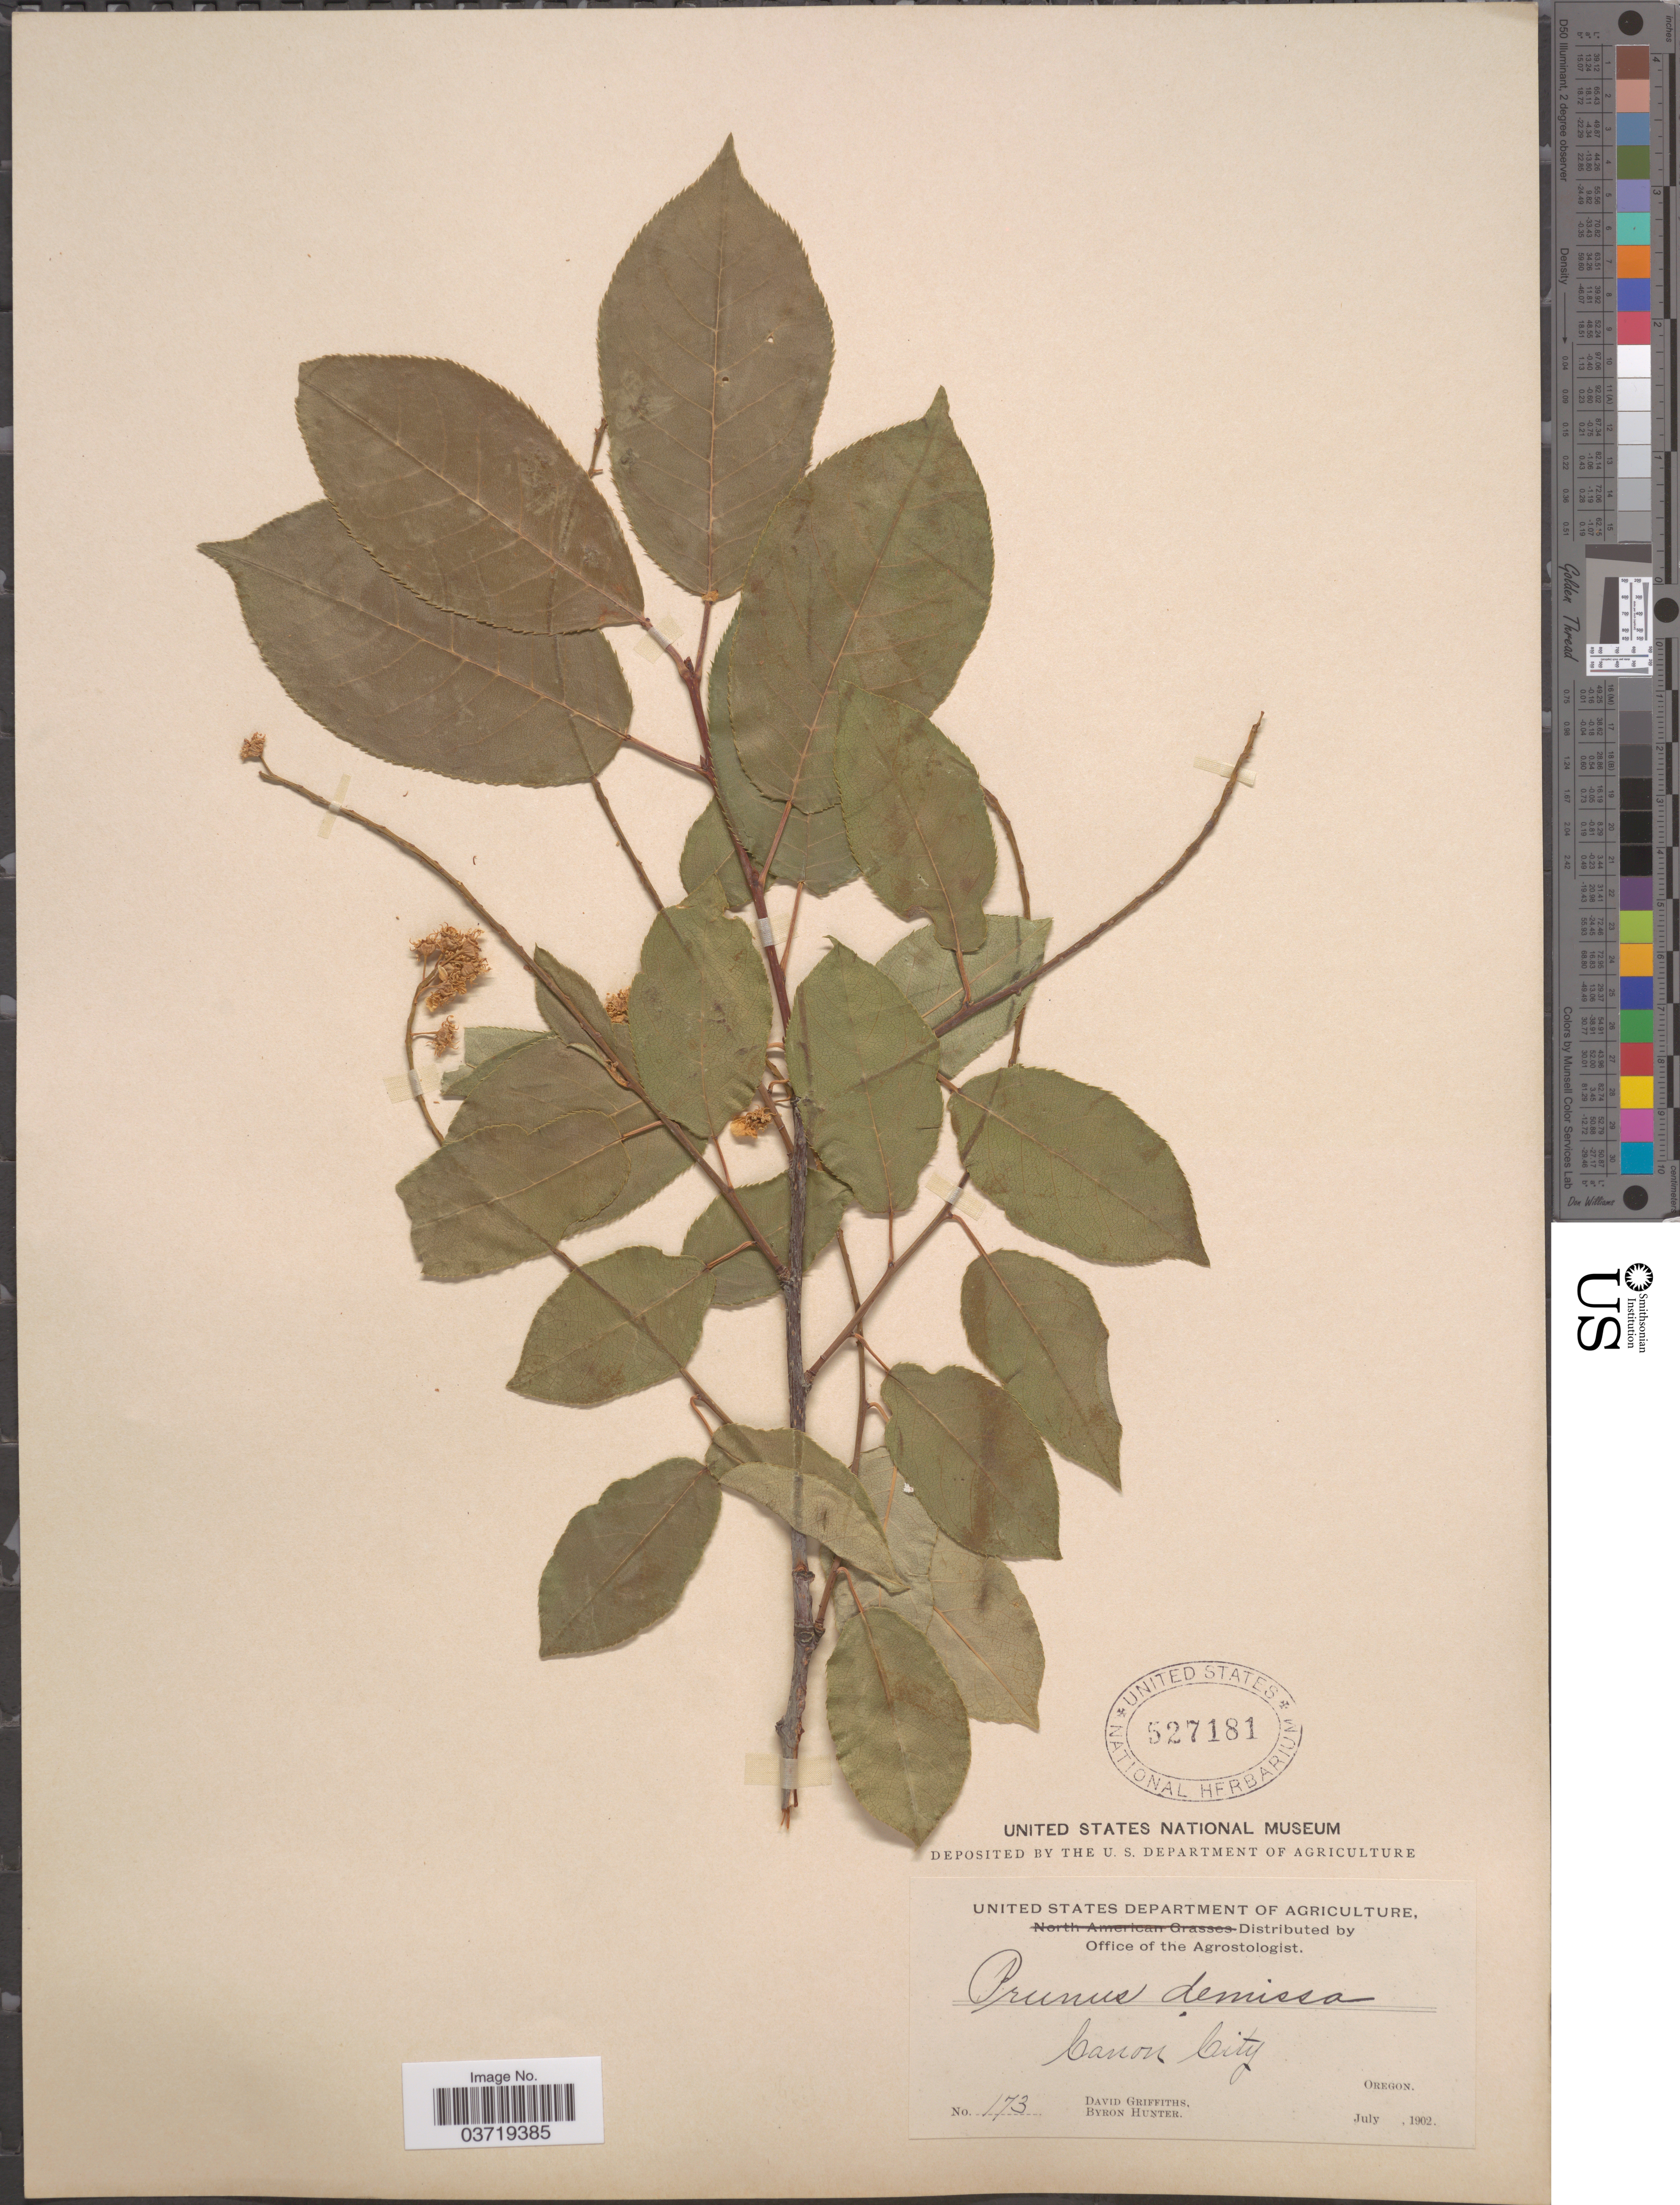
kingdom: Plantae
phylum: Tracheophyta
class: Magnoliopsida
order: Rosales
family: Rosaceae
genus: Prunus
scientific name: Prunus virginiana var. demissa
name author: (Nutt.) Torr.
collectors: D. Griffiths & B. Hunter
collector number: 173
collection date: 1902-07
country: United States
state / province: Oregon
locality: Canon City.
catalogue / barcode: US 527181